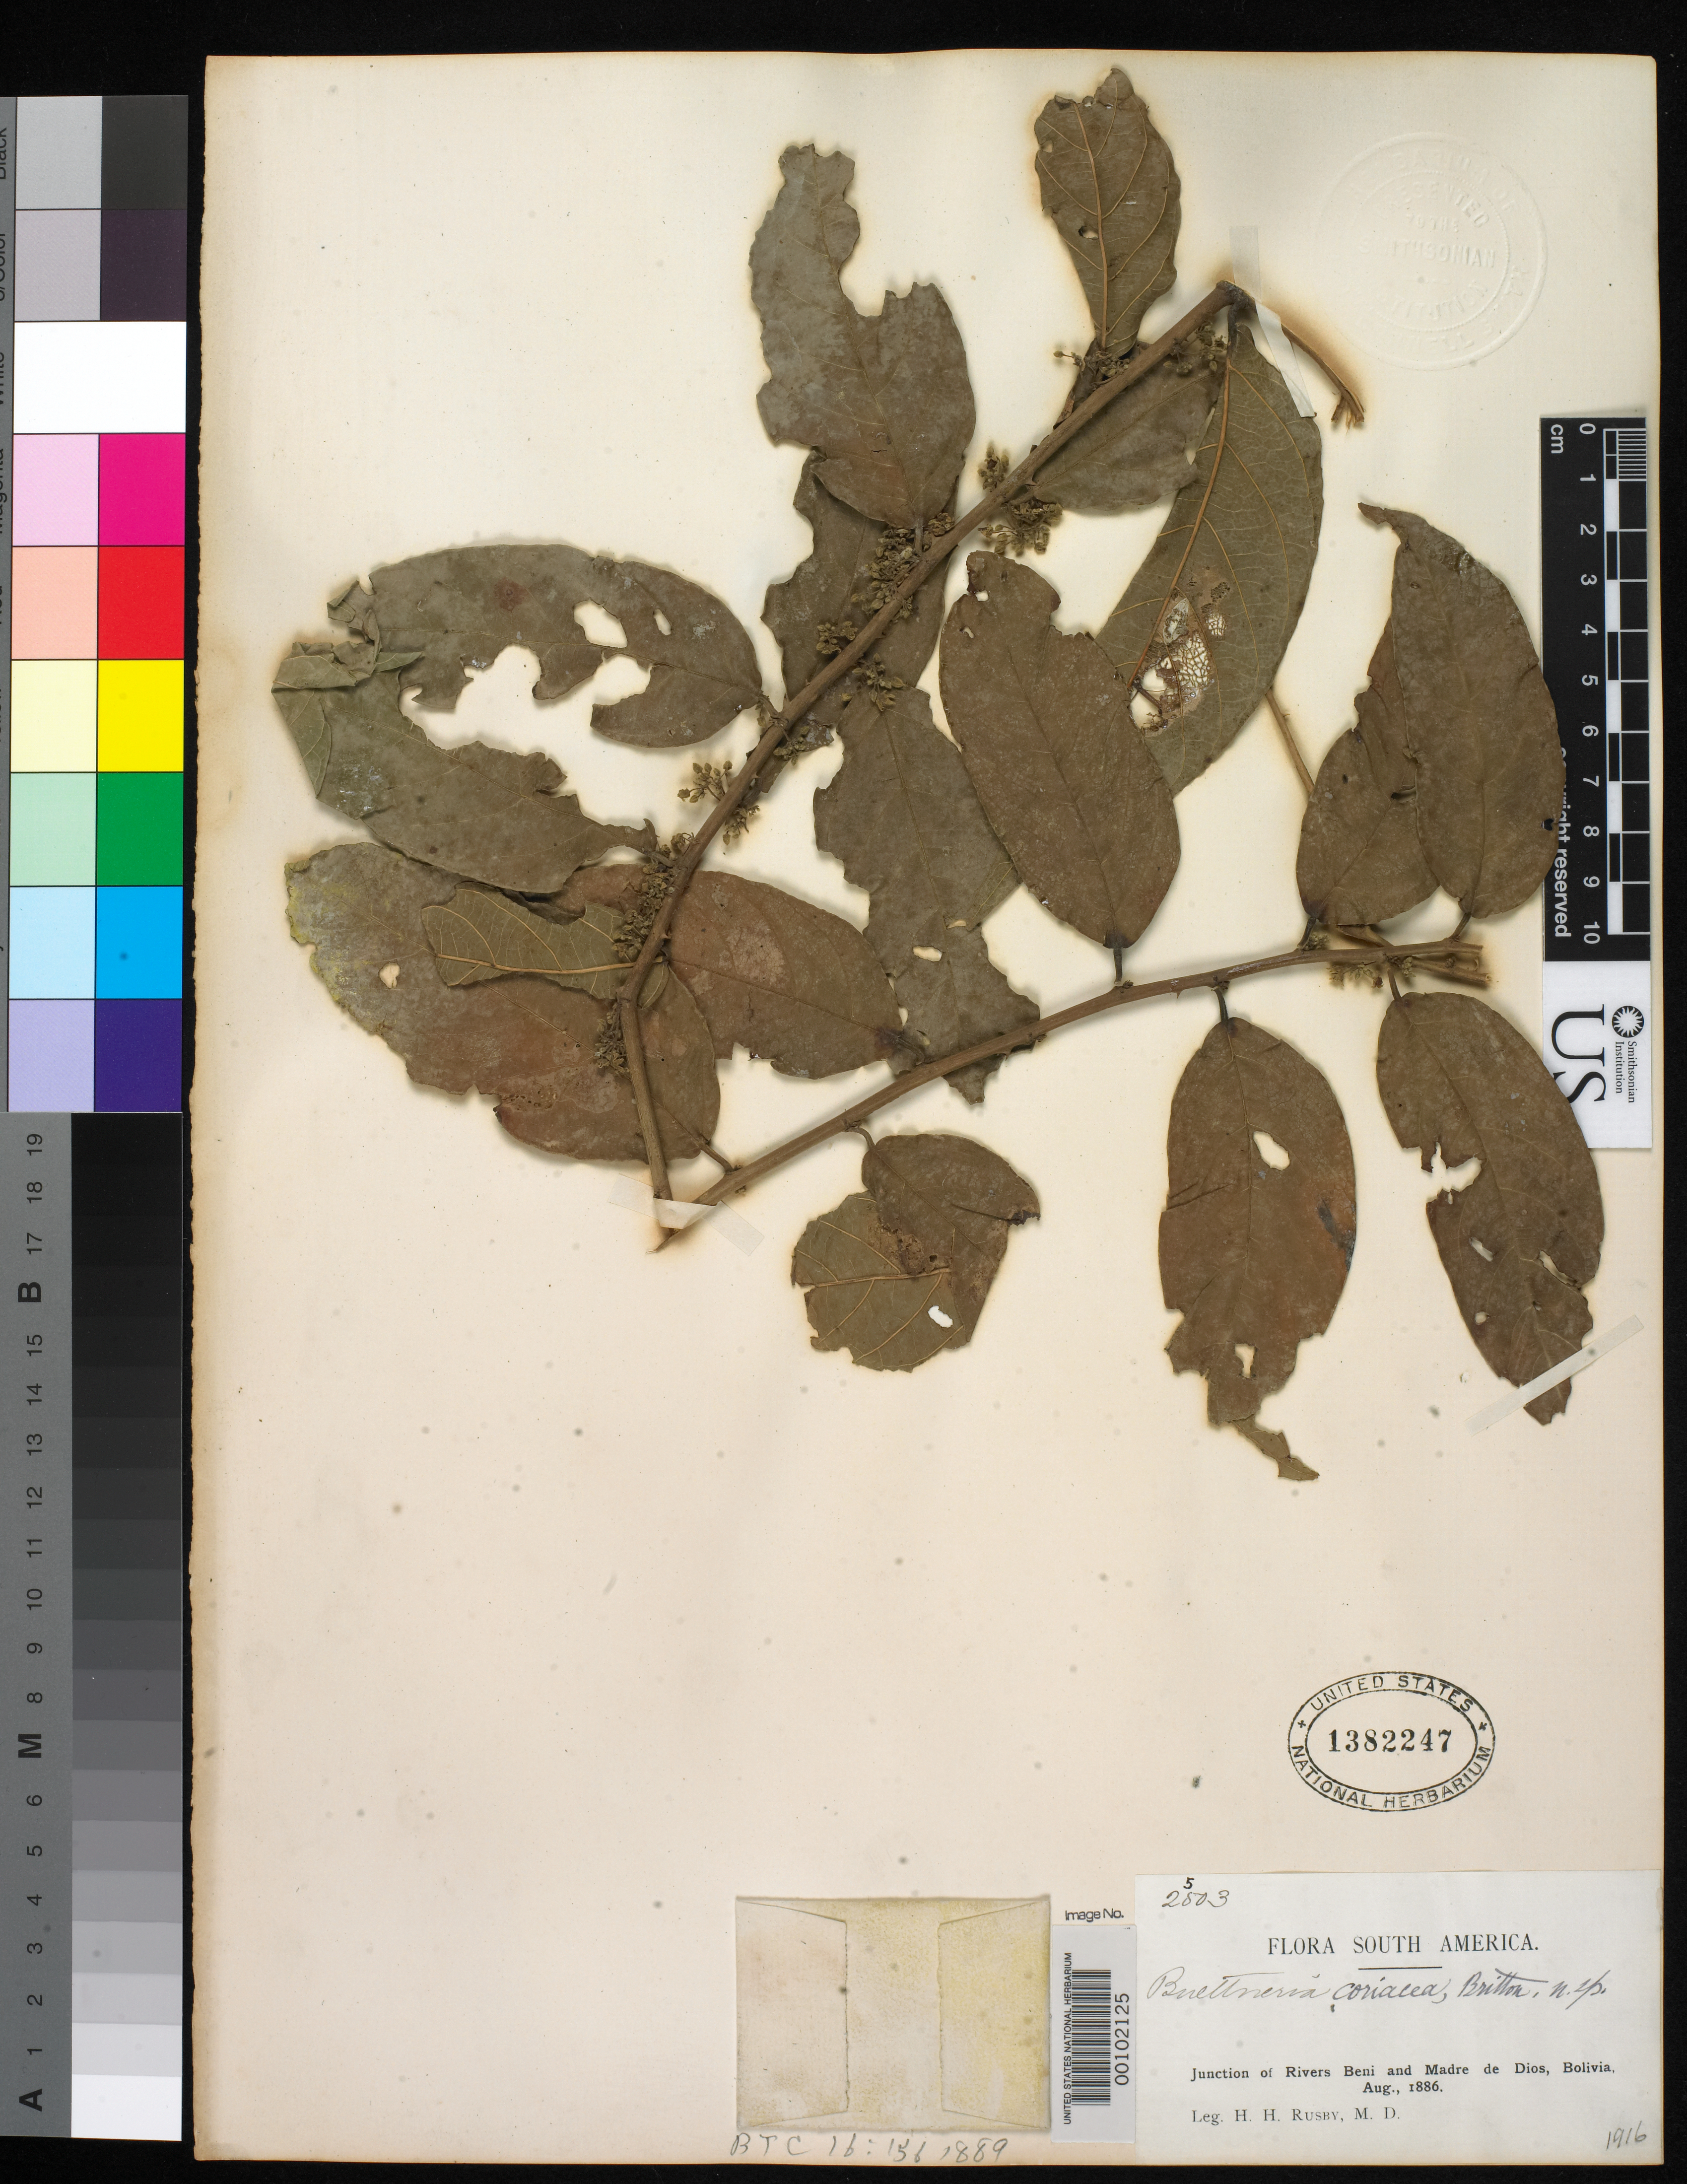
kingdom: Plantae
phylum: Tracheophyta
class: Magnoliopsida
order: Malvales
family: Malvaceae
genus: Byttneria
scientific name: Byttneria coriacea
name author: Britton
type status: Isotype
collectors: H. H. Rusby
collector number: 2503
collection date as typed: Aug 1886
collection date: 1886-08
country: Bolivia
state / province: Beni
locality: Junction of Rivers Beni and Madre de Dios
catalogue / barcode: US 1382247